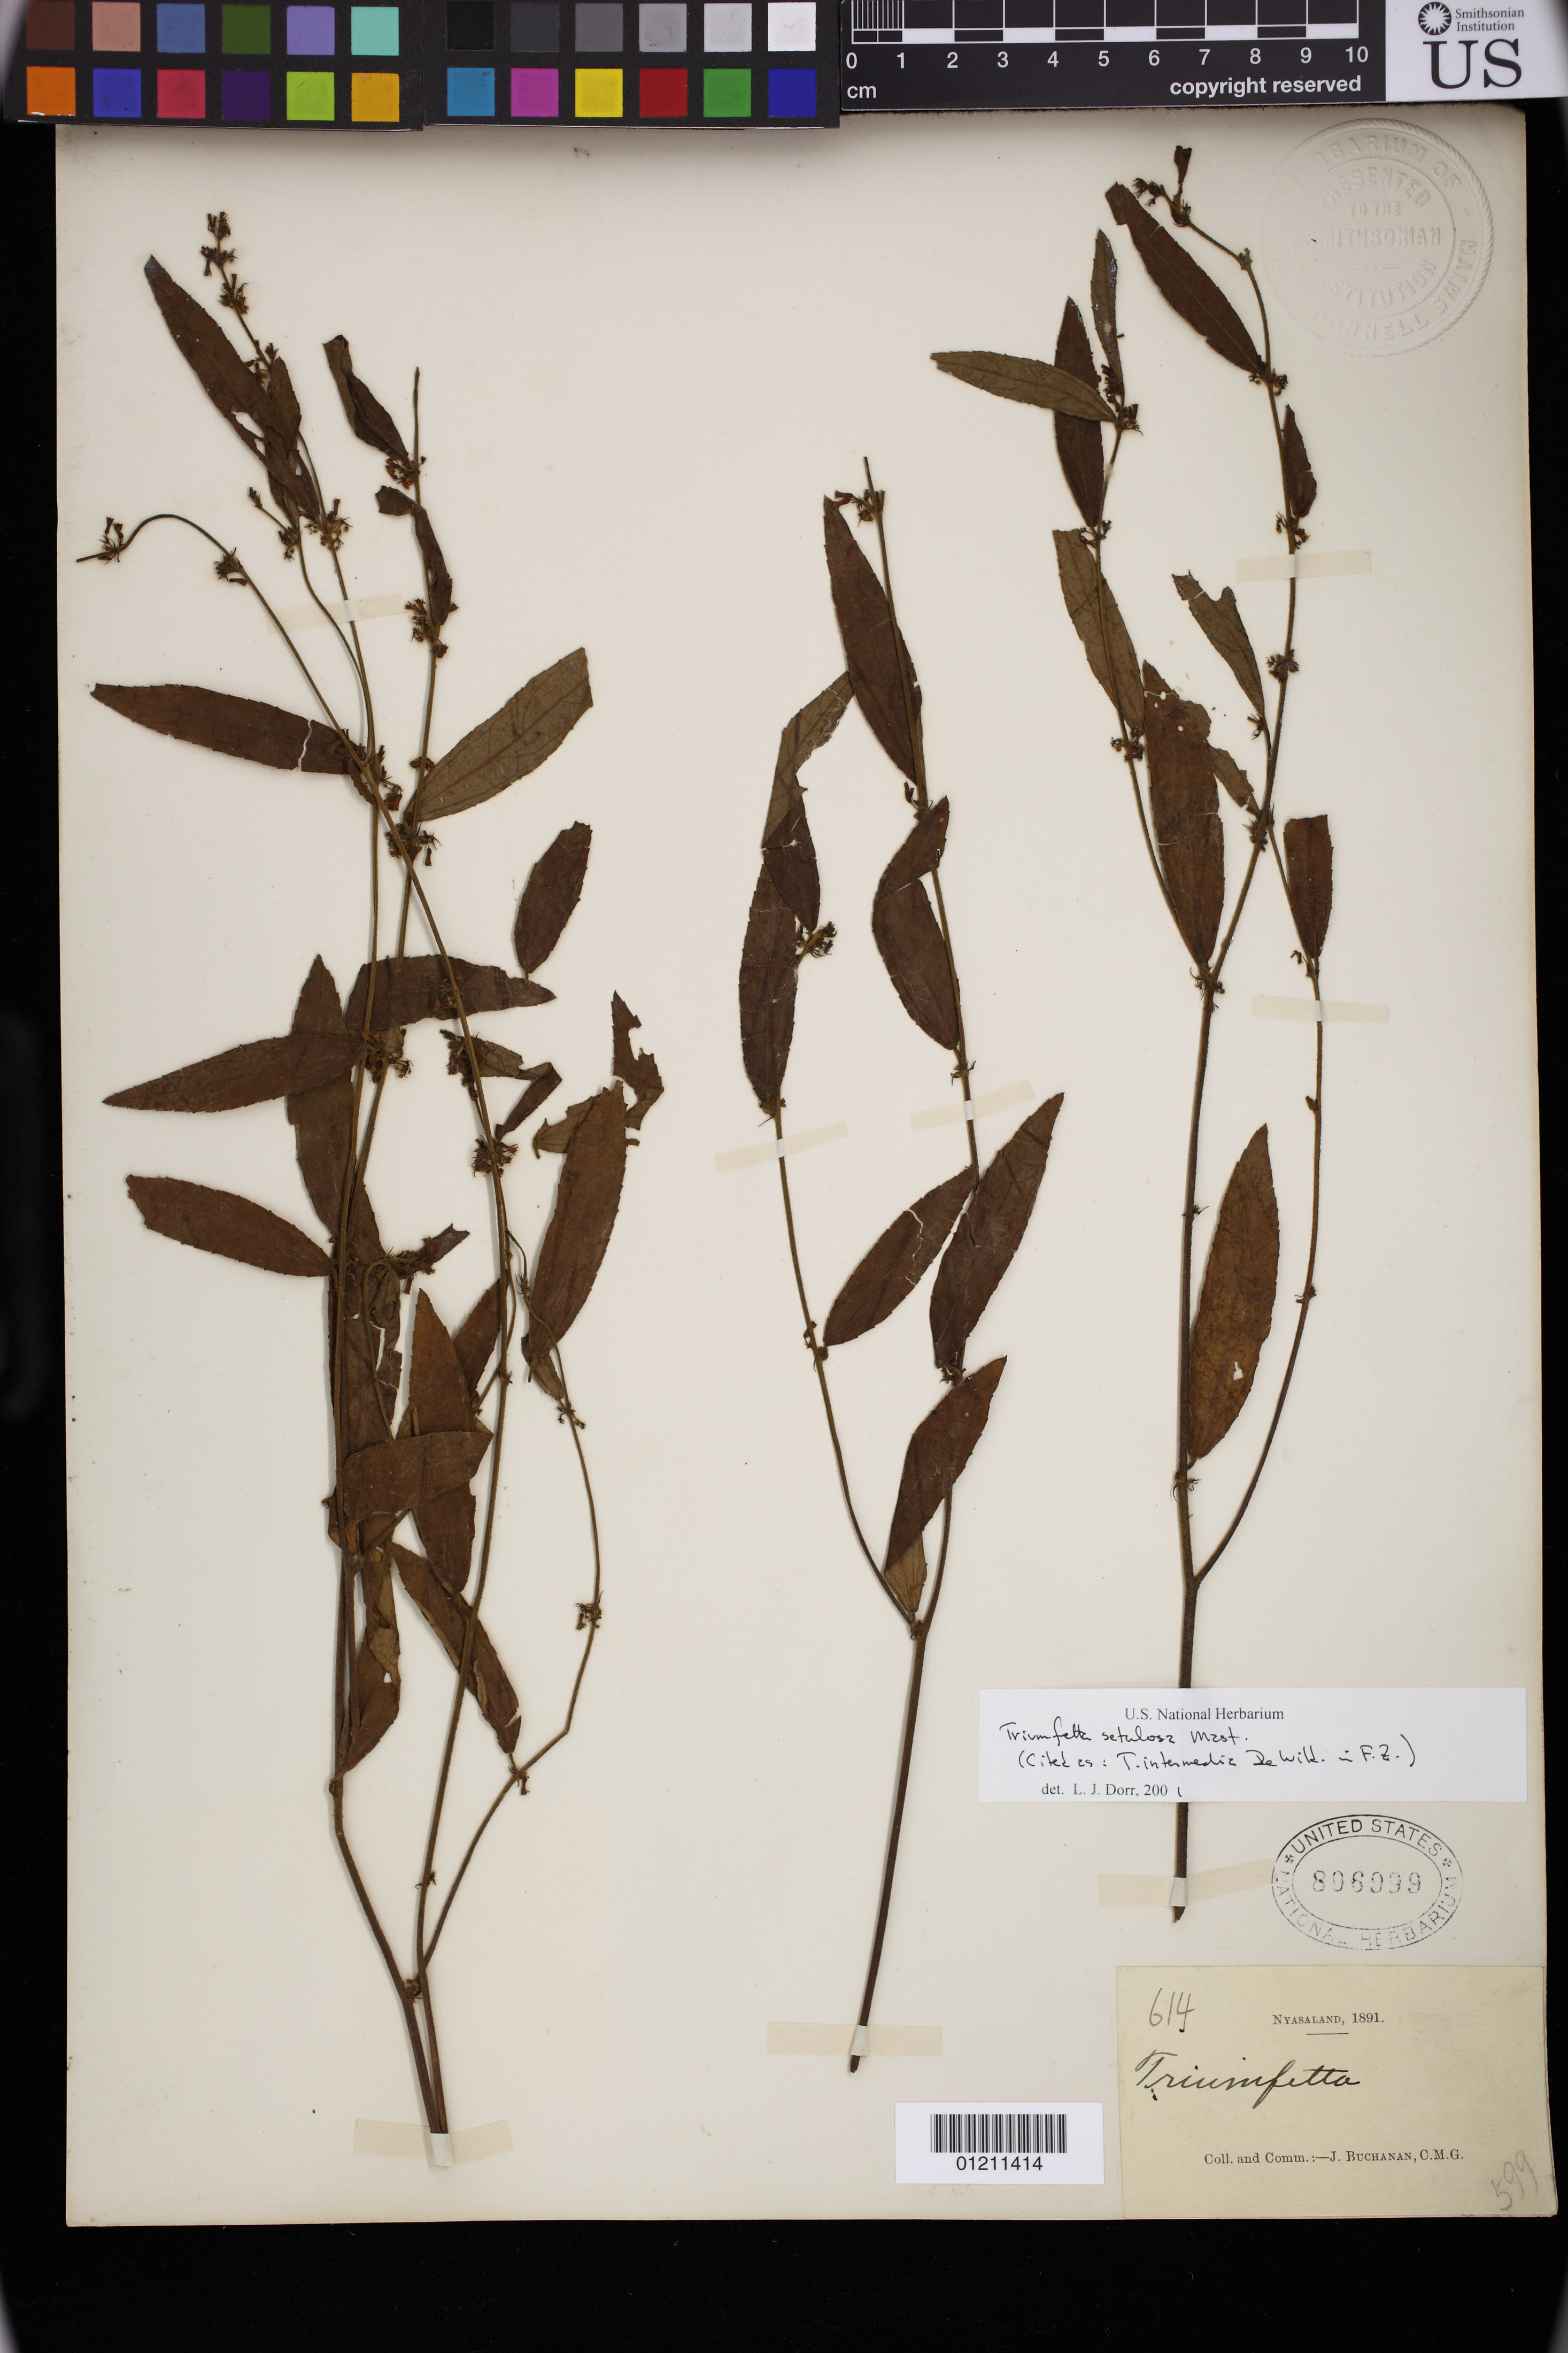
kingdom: Plantae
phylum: Tracheophyta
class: Magnoliopsida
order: Malvales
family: Malvaceae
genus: Triumfetta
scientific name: Triumfetta setulosa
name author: Mast.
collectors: J. Buchanan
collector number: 614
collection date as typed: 1891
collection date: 1891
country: Malawi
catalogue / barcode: US 806999